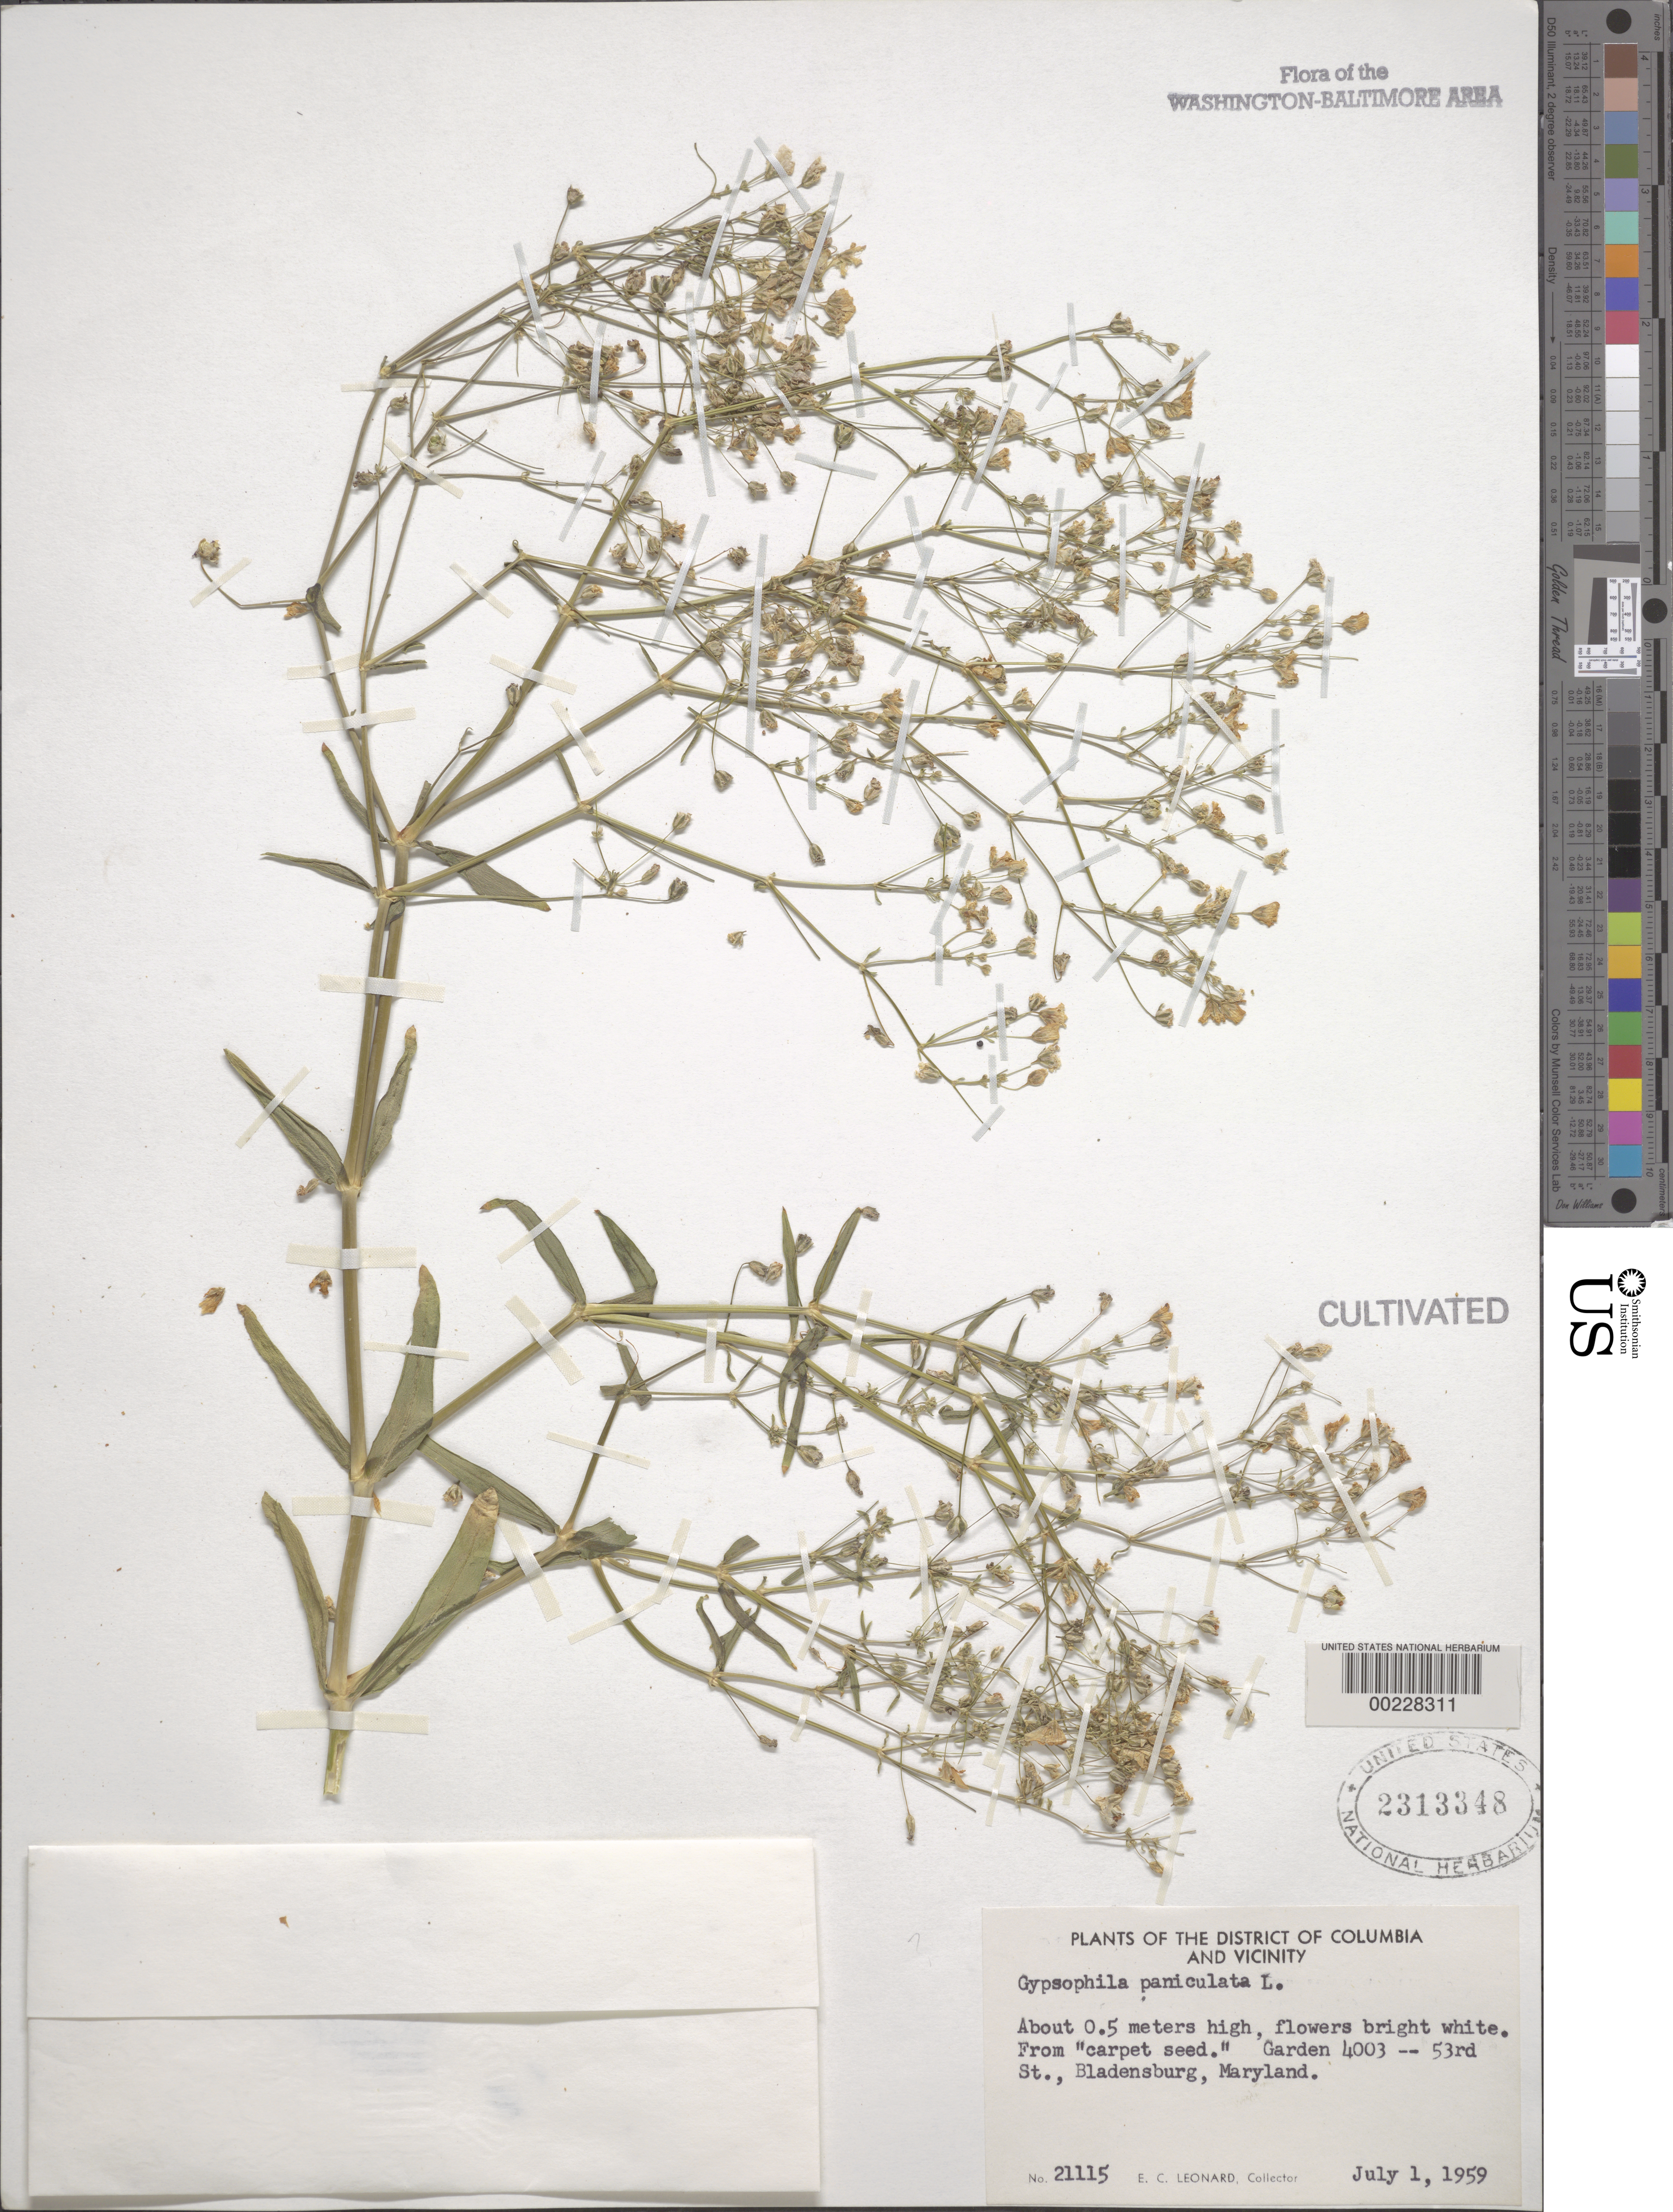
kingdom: Plantae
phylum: Tracheophyta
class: Magnoliopsida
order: Caryophyllales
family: Caryophyllaceae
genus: Gypsophila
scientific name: Gypsophila elegans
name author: M. Bieb.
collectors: E. C. Leonard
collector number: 21115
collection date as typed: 01 Jul 1959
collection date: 1959-07-01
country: United States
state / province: Maryland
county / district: Prince George's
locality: Bladensburg, 4003 53rd St, garden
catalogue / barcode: US 2313348